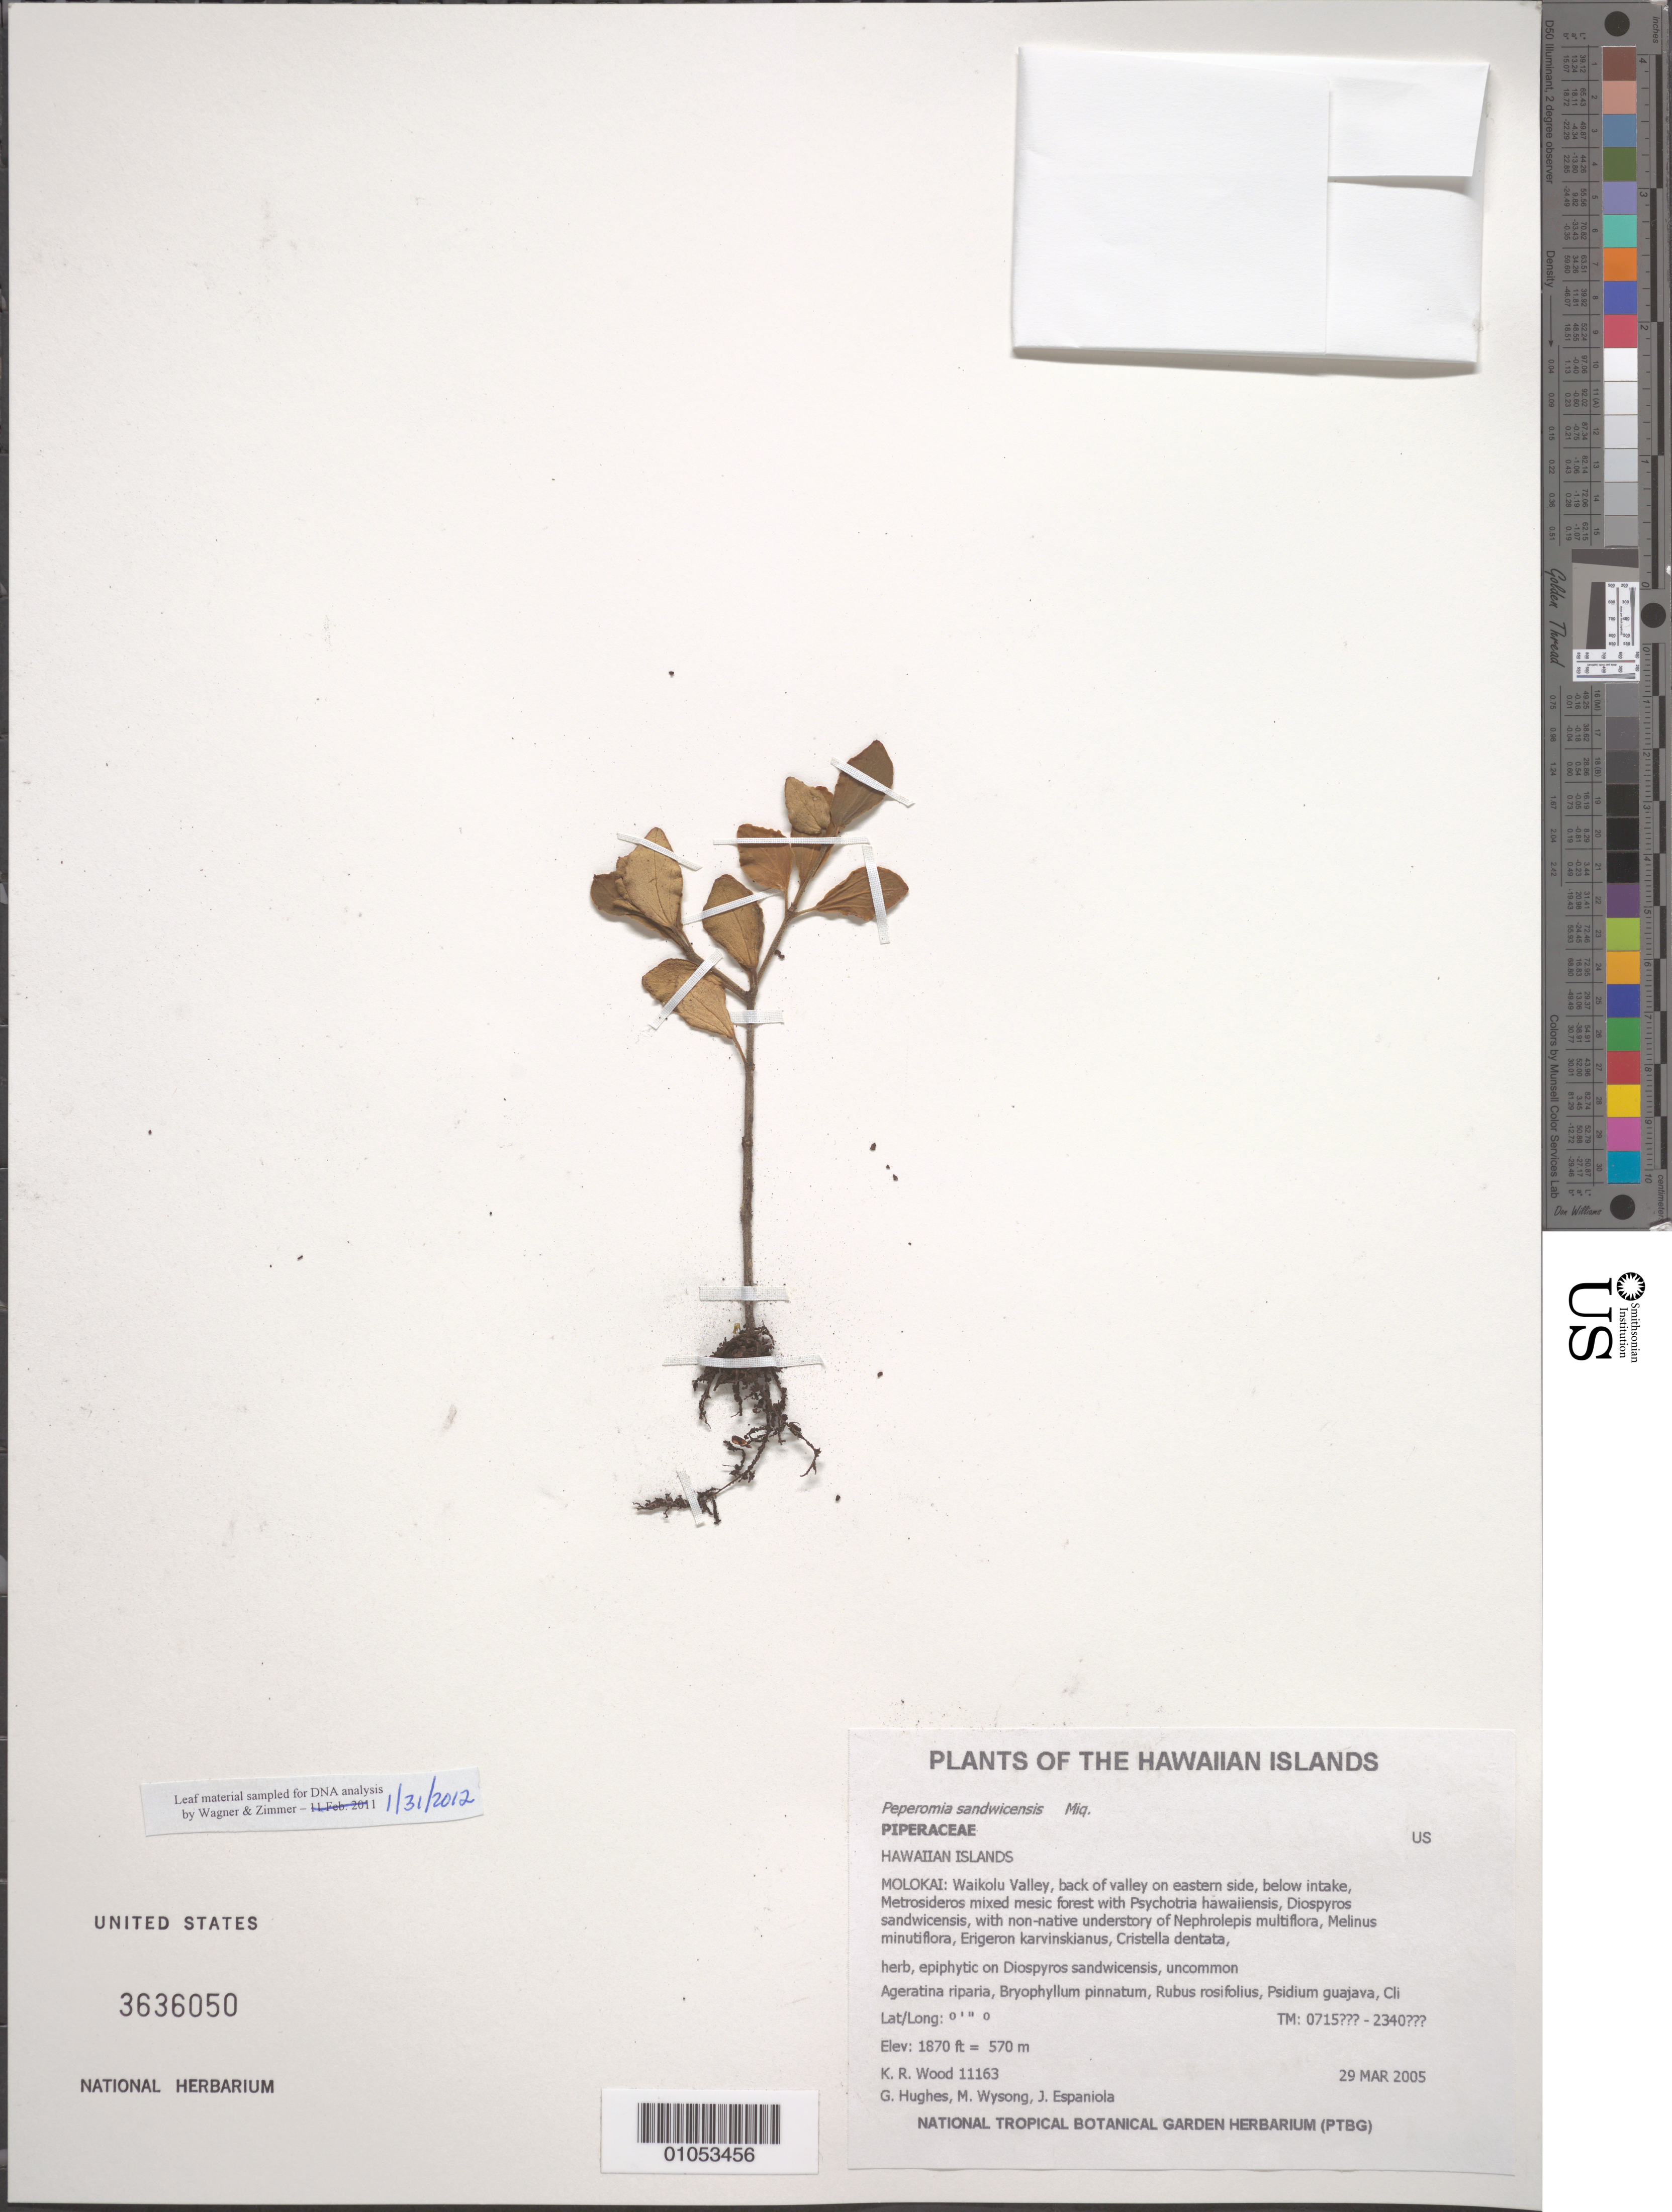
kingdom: Plantae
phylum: Tracheophyta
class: Magnoliopsida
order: Piperales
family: Piperaceae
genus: Peperomia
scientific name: Peperomia sandwicensis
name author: Miq.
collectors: K. R. Wood, G. Hughes, M. Wysong & J. Espaniola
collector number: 11163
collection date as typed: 29 Mar 2005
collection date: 2005-03-29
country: United States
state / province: Hawaii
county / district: Maui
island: Moloka'i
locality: Waikolu Valley, back of valley on eastern side, below intake.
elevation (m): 570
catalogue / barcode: US 3636050